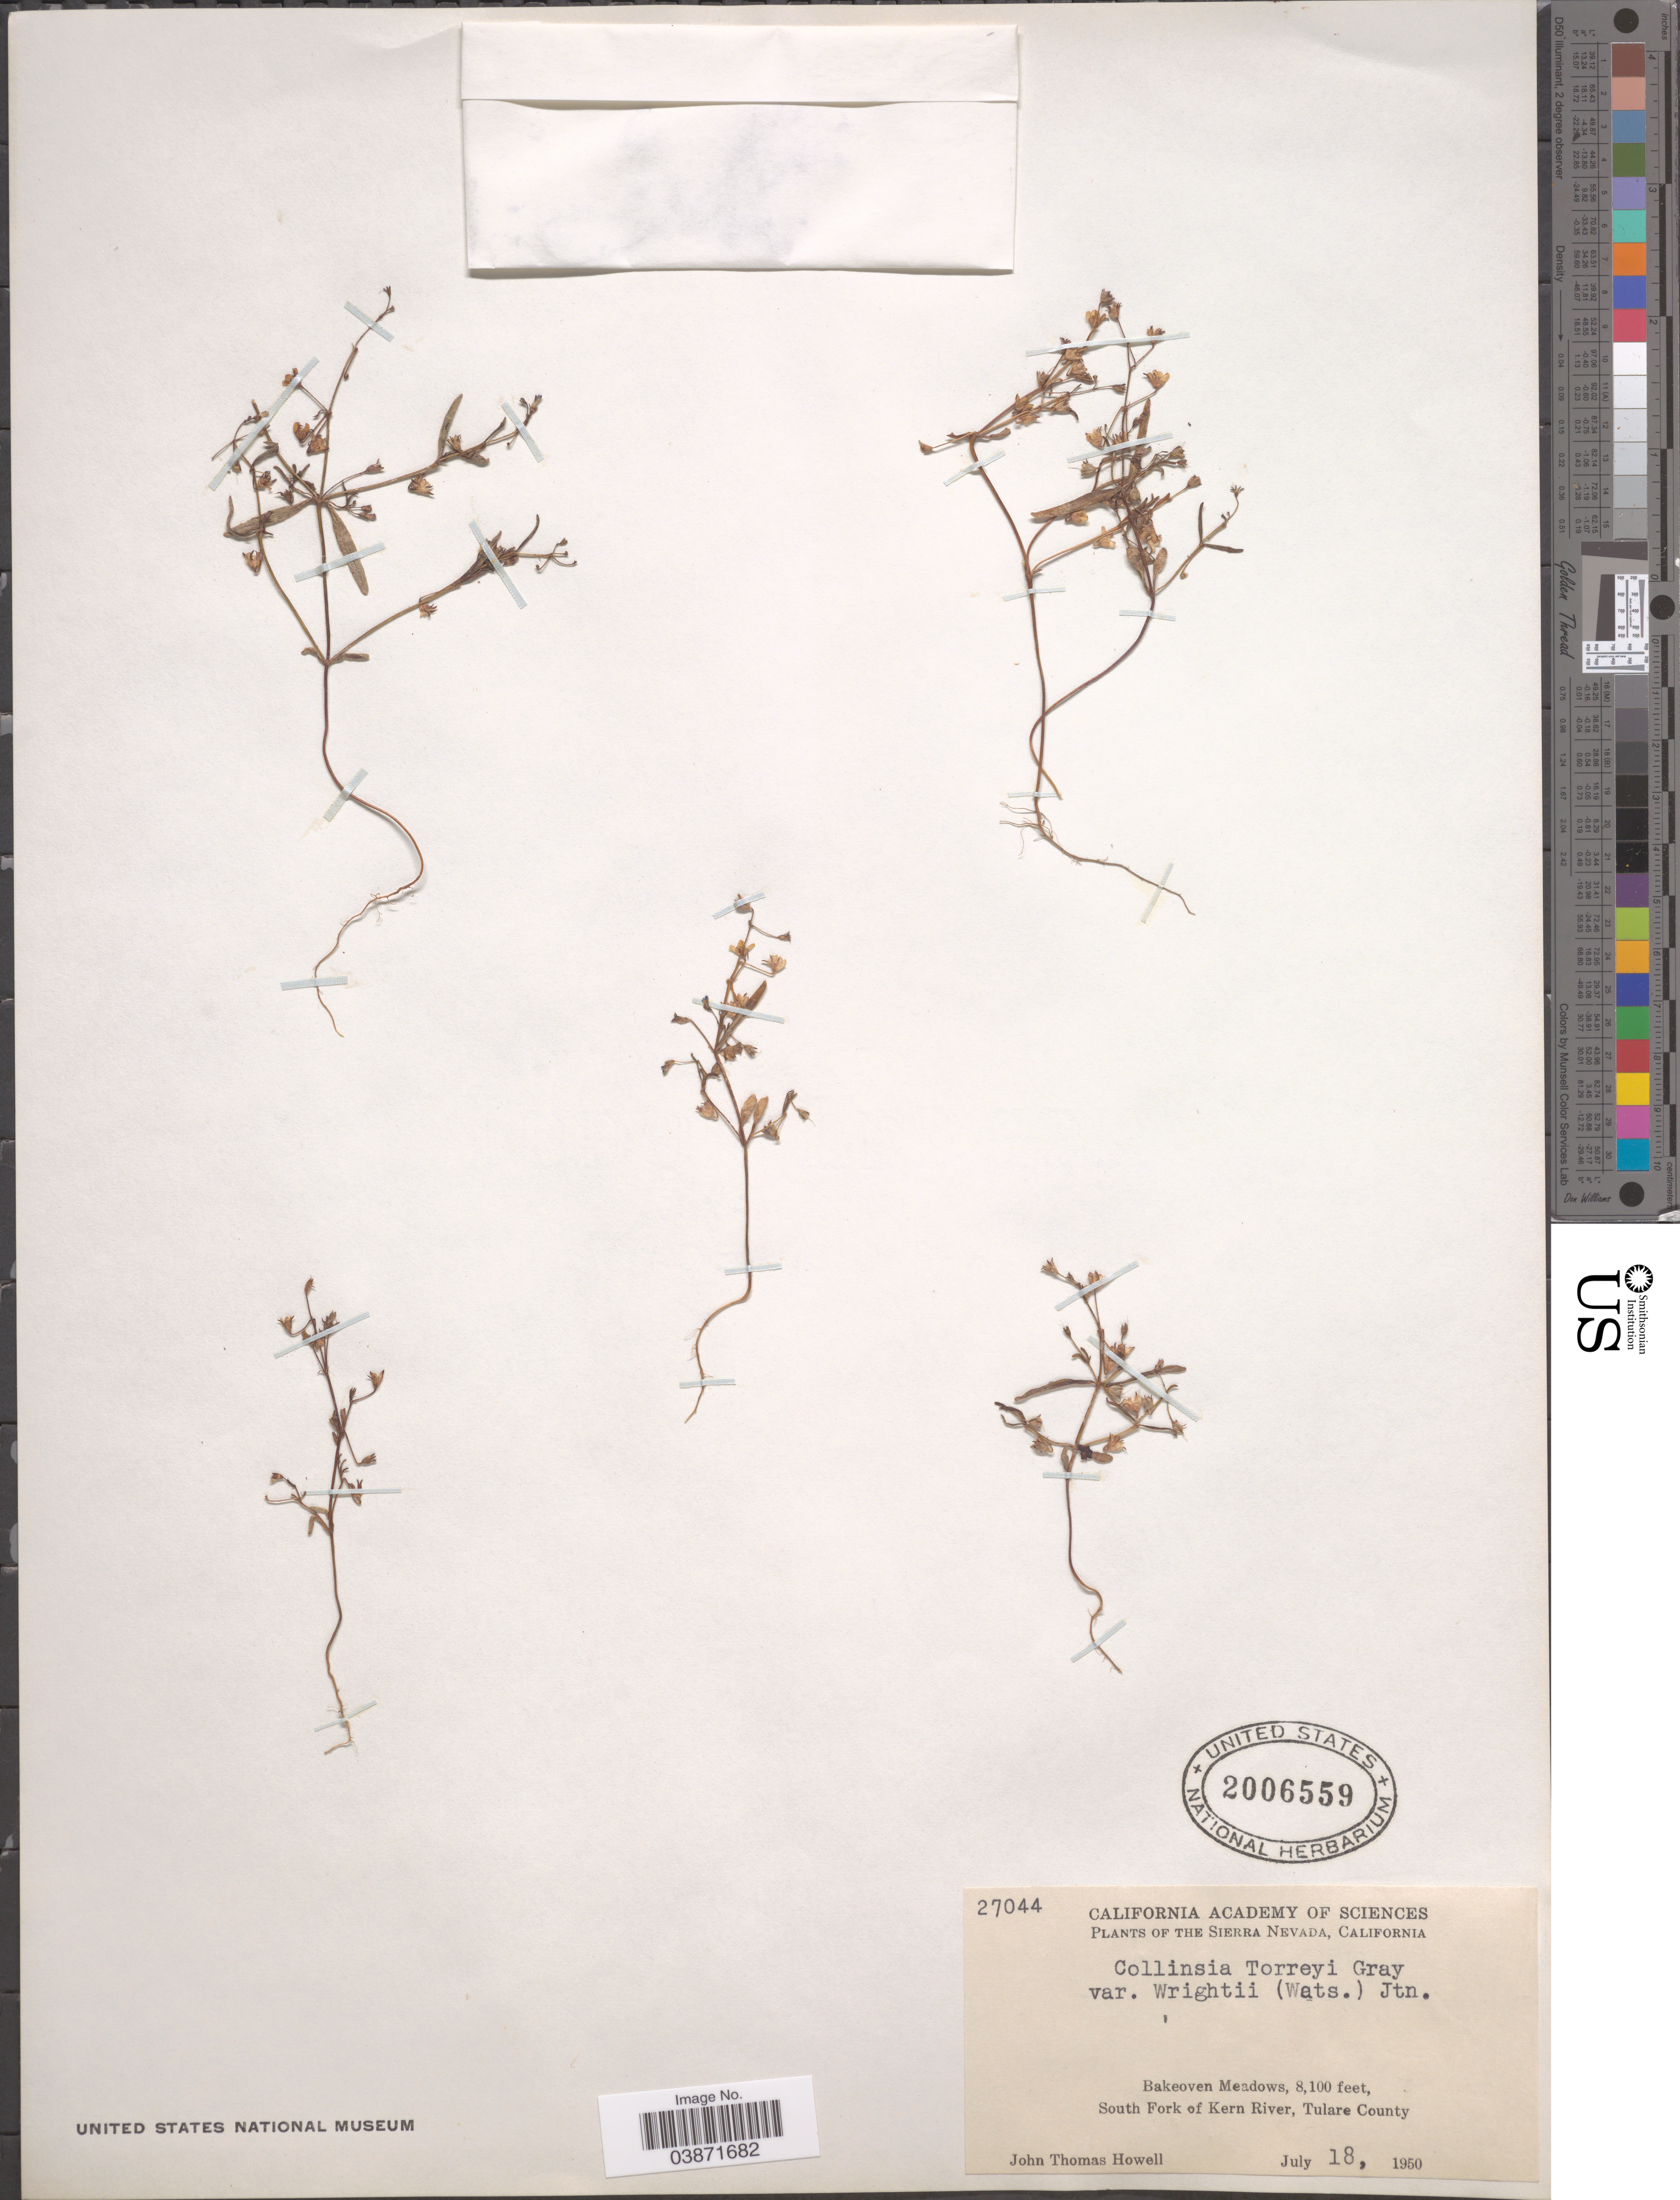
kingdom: Plantae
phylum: Tracheophyta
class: Magnoliopsida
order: Lamiales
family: Plantaginaceae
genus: Collinsia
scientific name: Collinsia torreyi var. wrightii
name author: A. Gray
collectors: J. T. Howell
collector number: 27044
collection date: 1950-07-18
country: United States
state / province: California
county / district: Tulare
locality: Sierra Nevada. Bakeoven Meadows. South Fork of Kern River, Tulare County.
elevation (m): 2469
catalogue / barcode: US 2006559